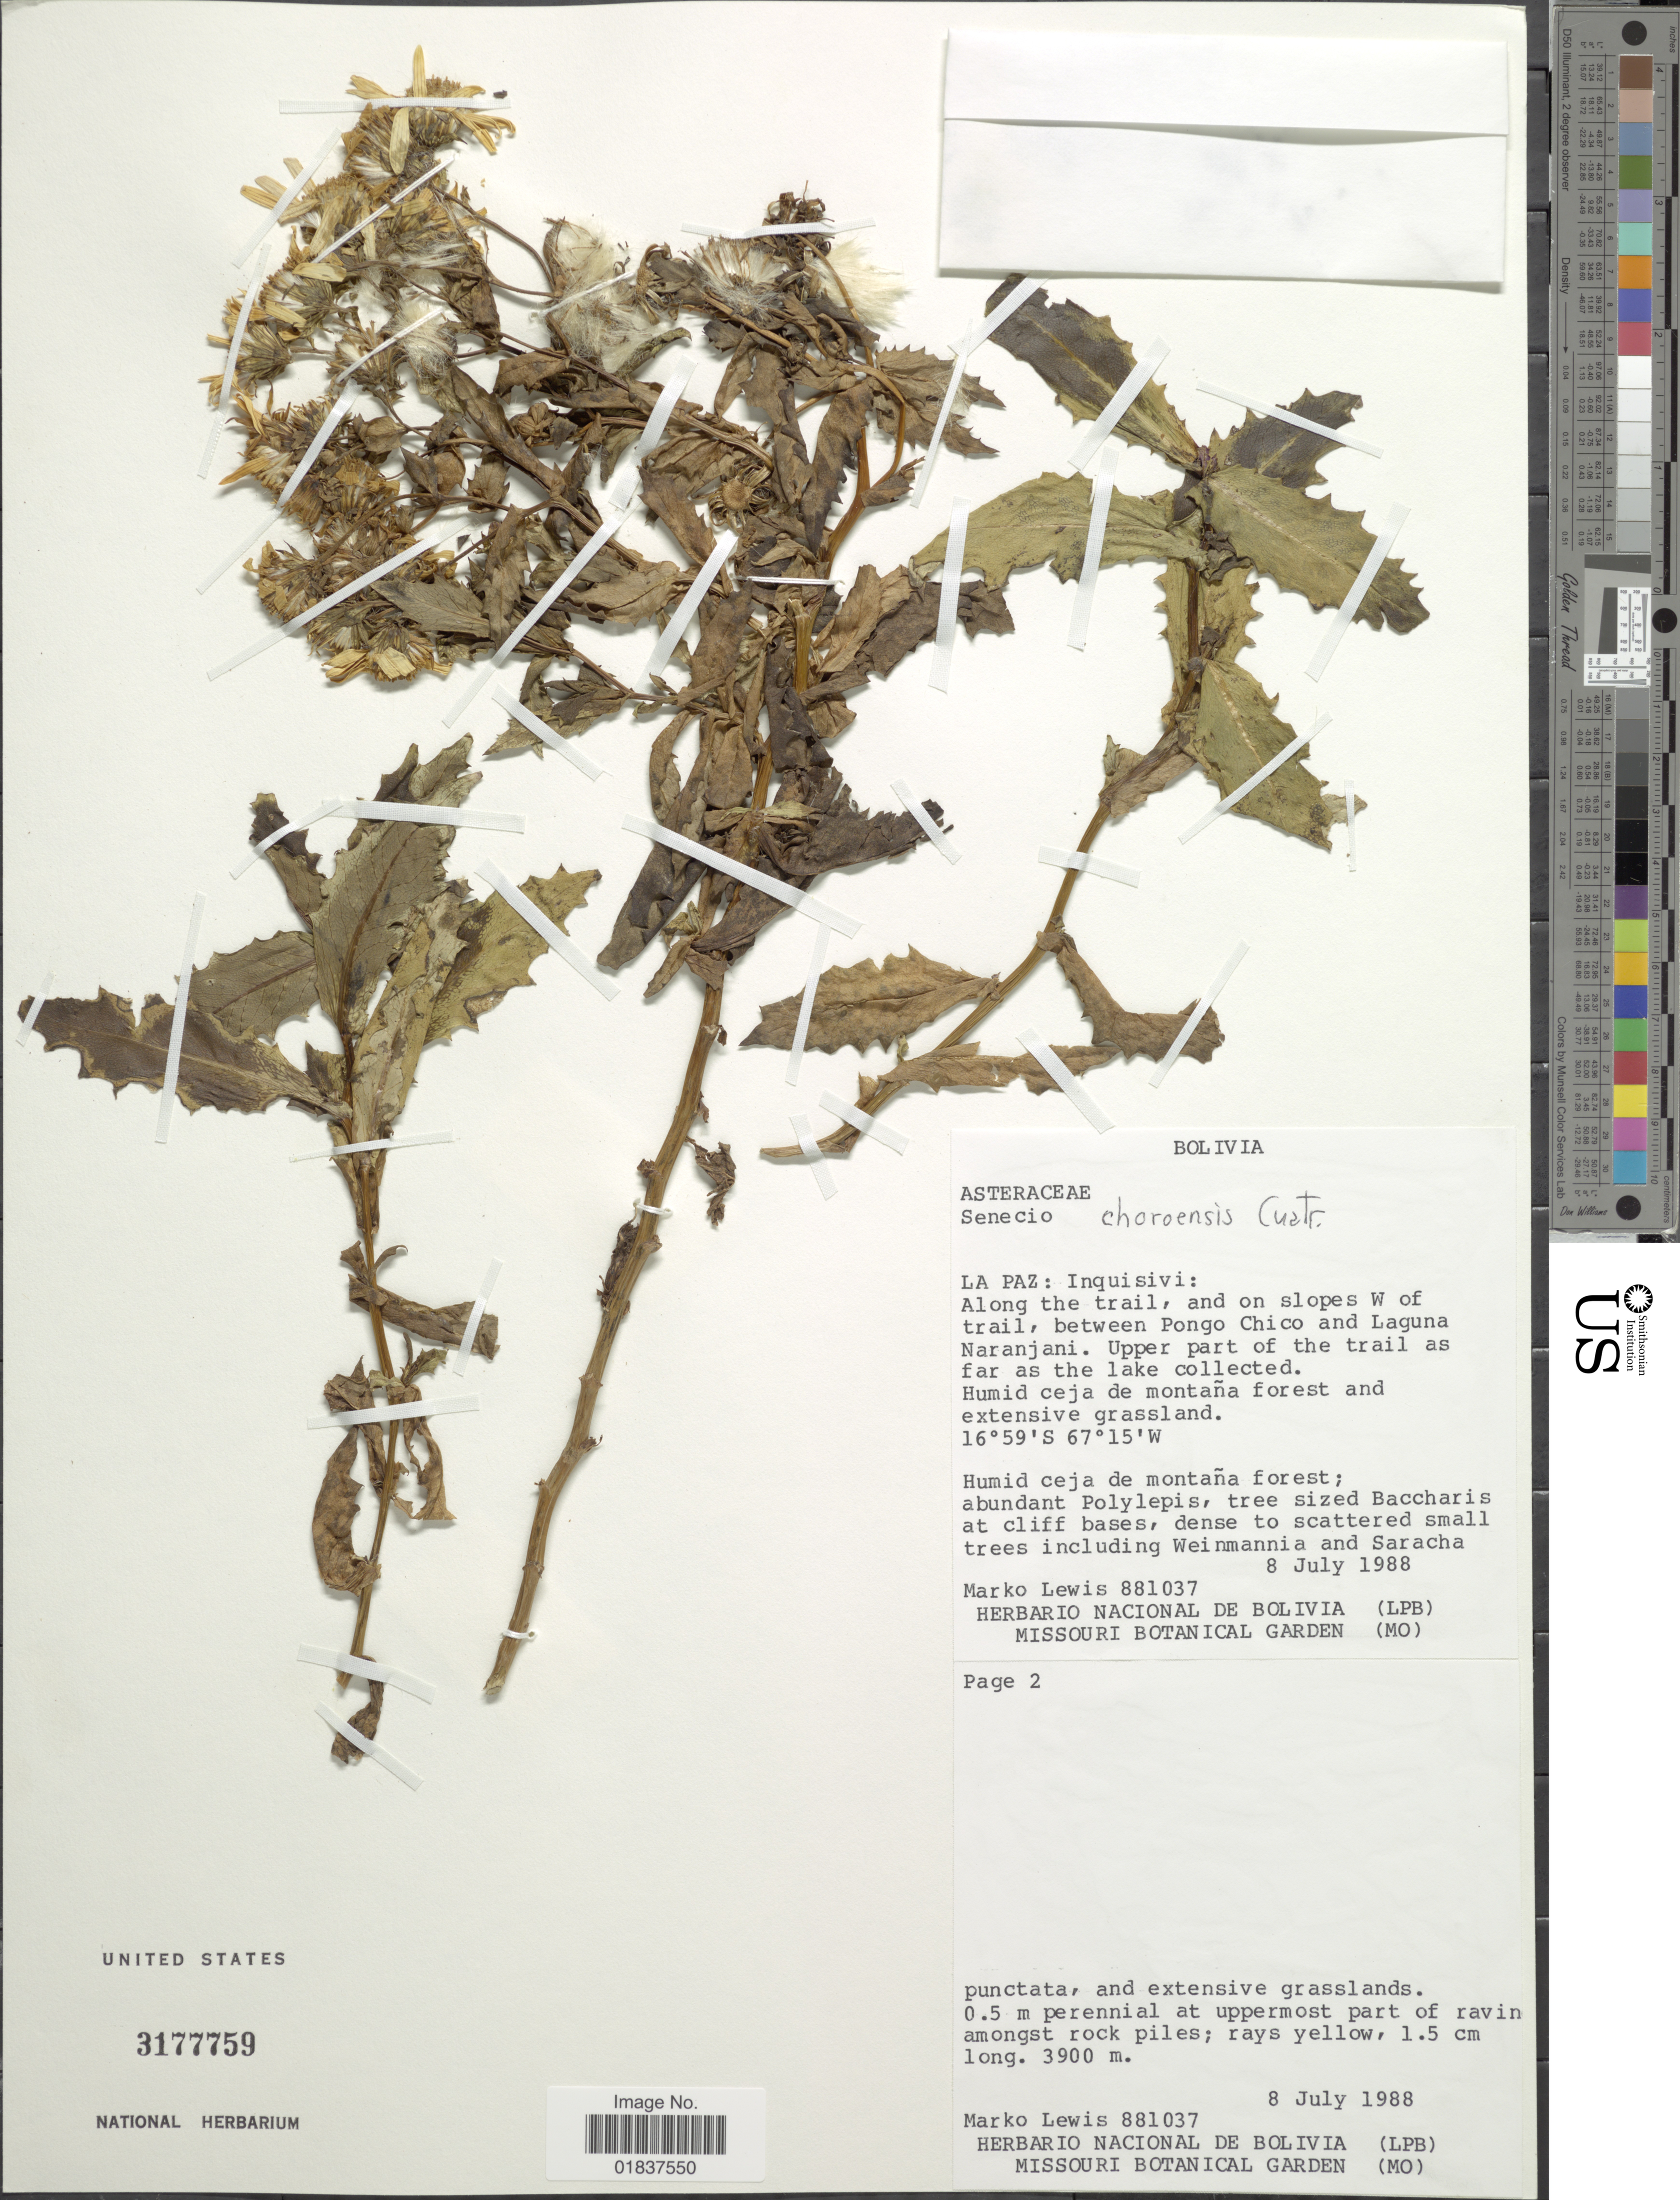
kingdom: Plantae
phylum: Tracheophyta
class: Magnoliopsida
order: Asterales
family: Asteraceae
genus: Senecio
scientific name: Senecio choroensis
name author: Cuatrec.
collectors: M. A. Lewis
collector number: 881037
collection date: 1988-07-08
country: Bolivia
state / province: La Paz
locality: La Paz: inquisivi: Along the trail, and on slopes W of trail, between Pongo Chico and Laguna Naranjano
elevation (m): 3900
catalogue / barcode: US 3177759